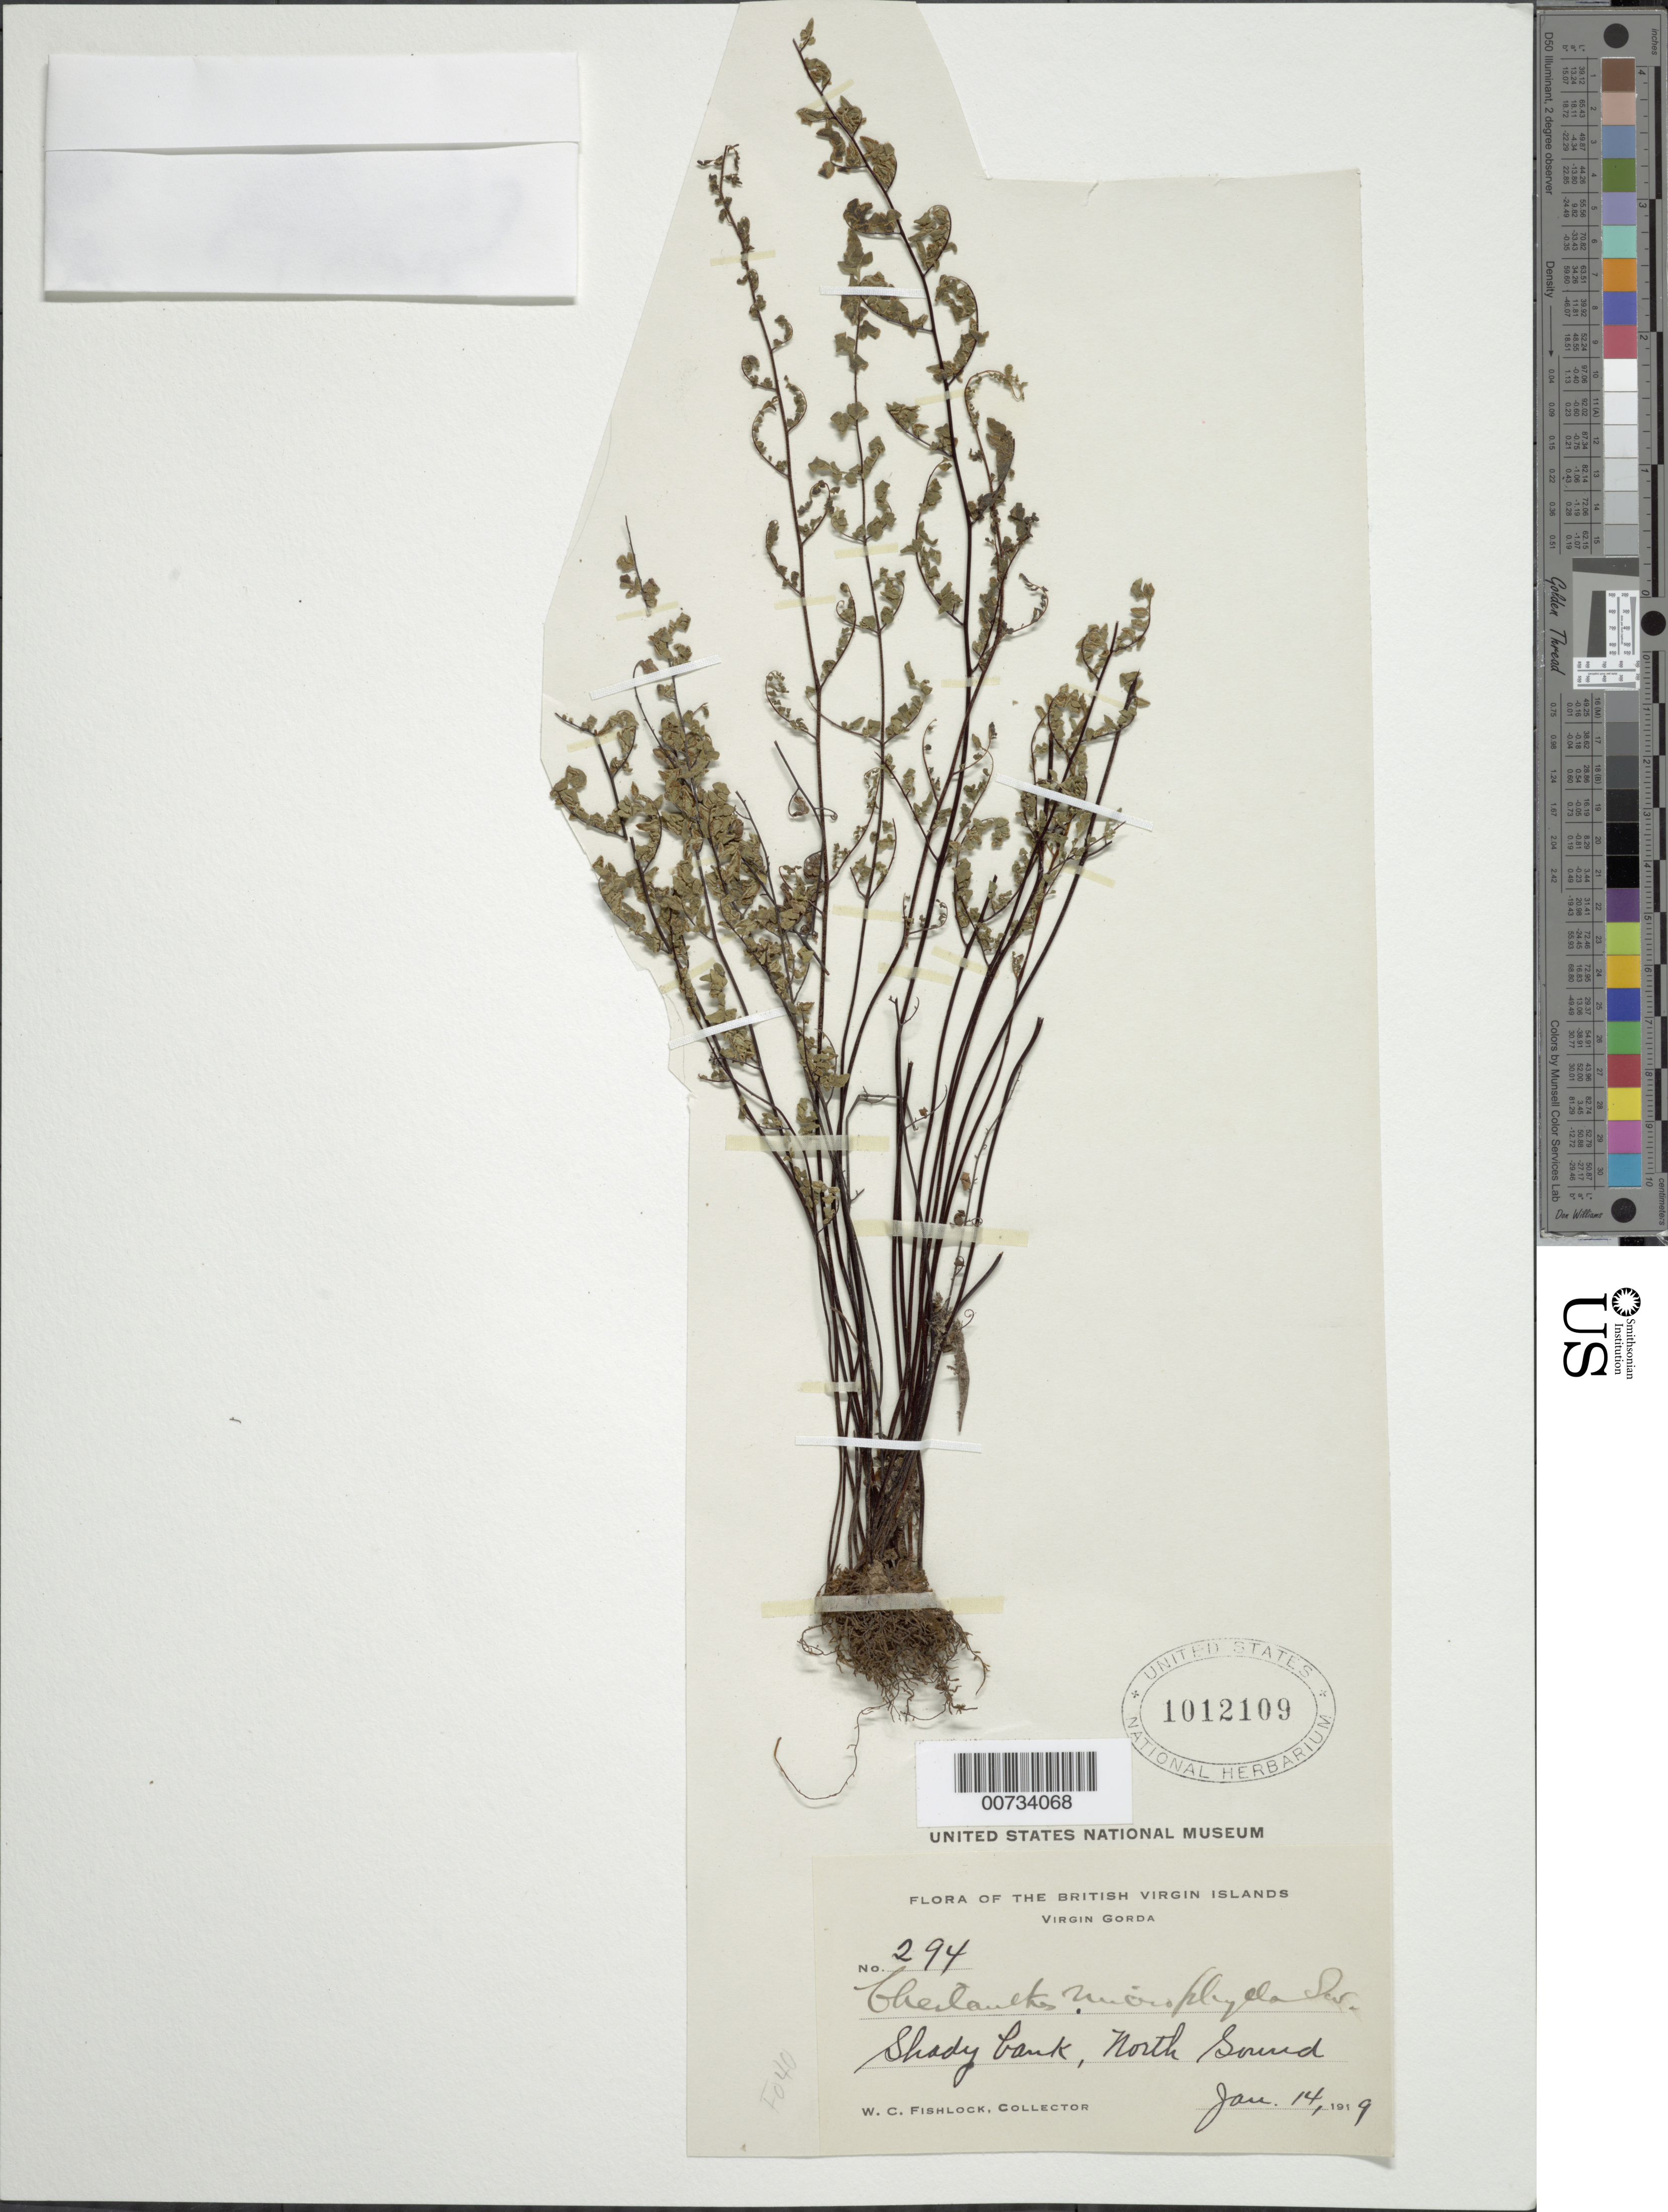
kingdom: Plantae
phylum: Tracheophyta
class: Polypodiopsida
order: Polypodiales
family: Pteridaceae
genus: Myriopteris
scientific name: Myriopteris microphylla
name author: (Sw.) Grusz & Windham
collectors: W. Fishlock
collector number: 294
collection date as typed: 14 Jan 1919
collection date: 1919-01-14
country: British Virgin Islands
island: Virgin Gorda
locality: Virgin Gorda, North Sound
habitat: Shady bank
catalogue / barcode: US 1012109